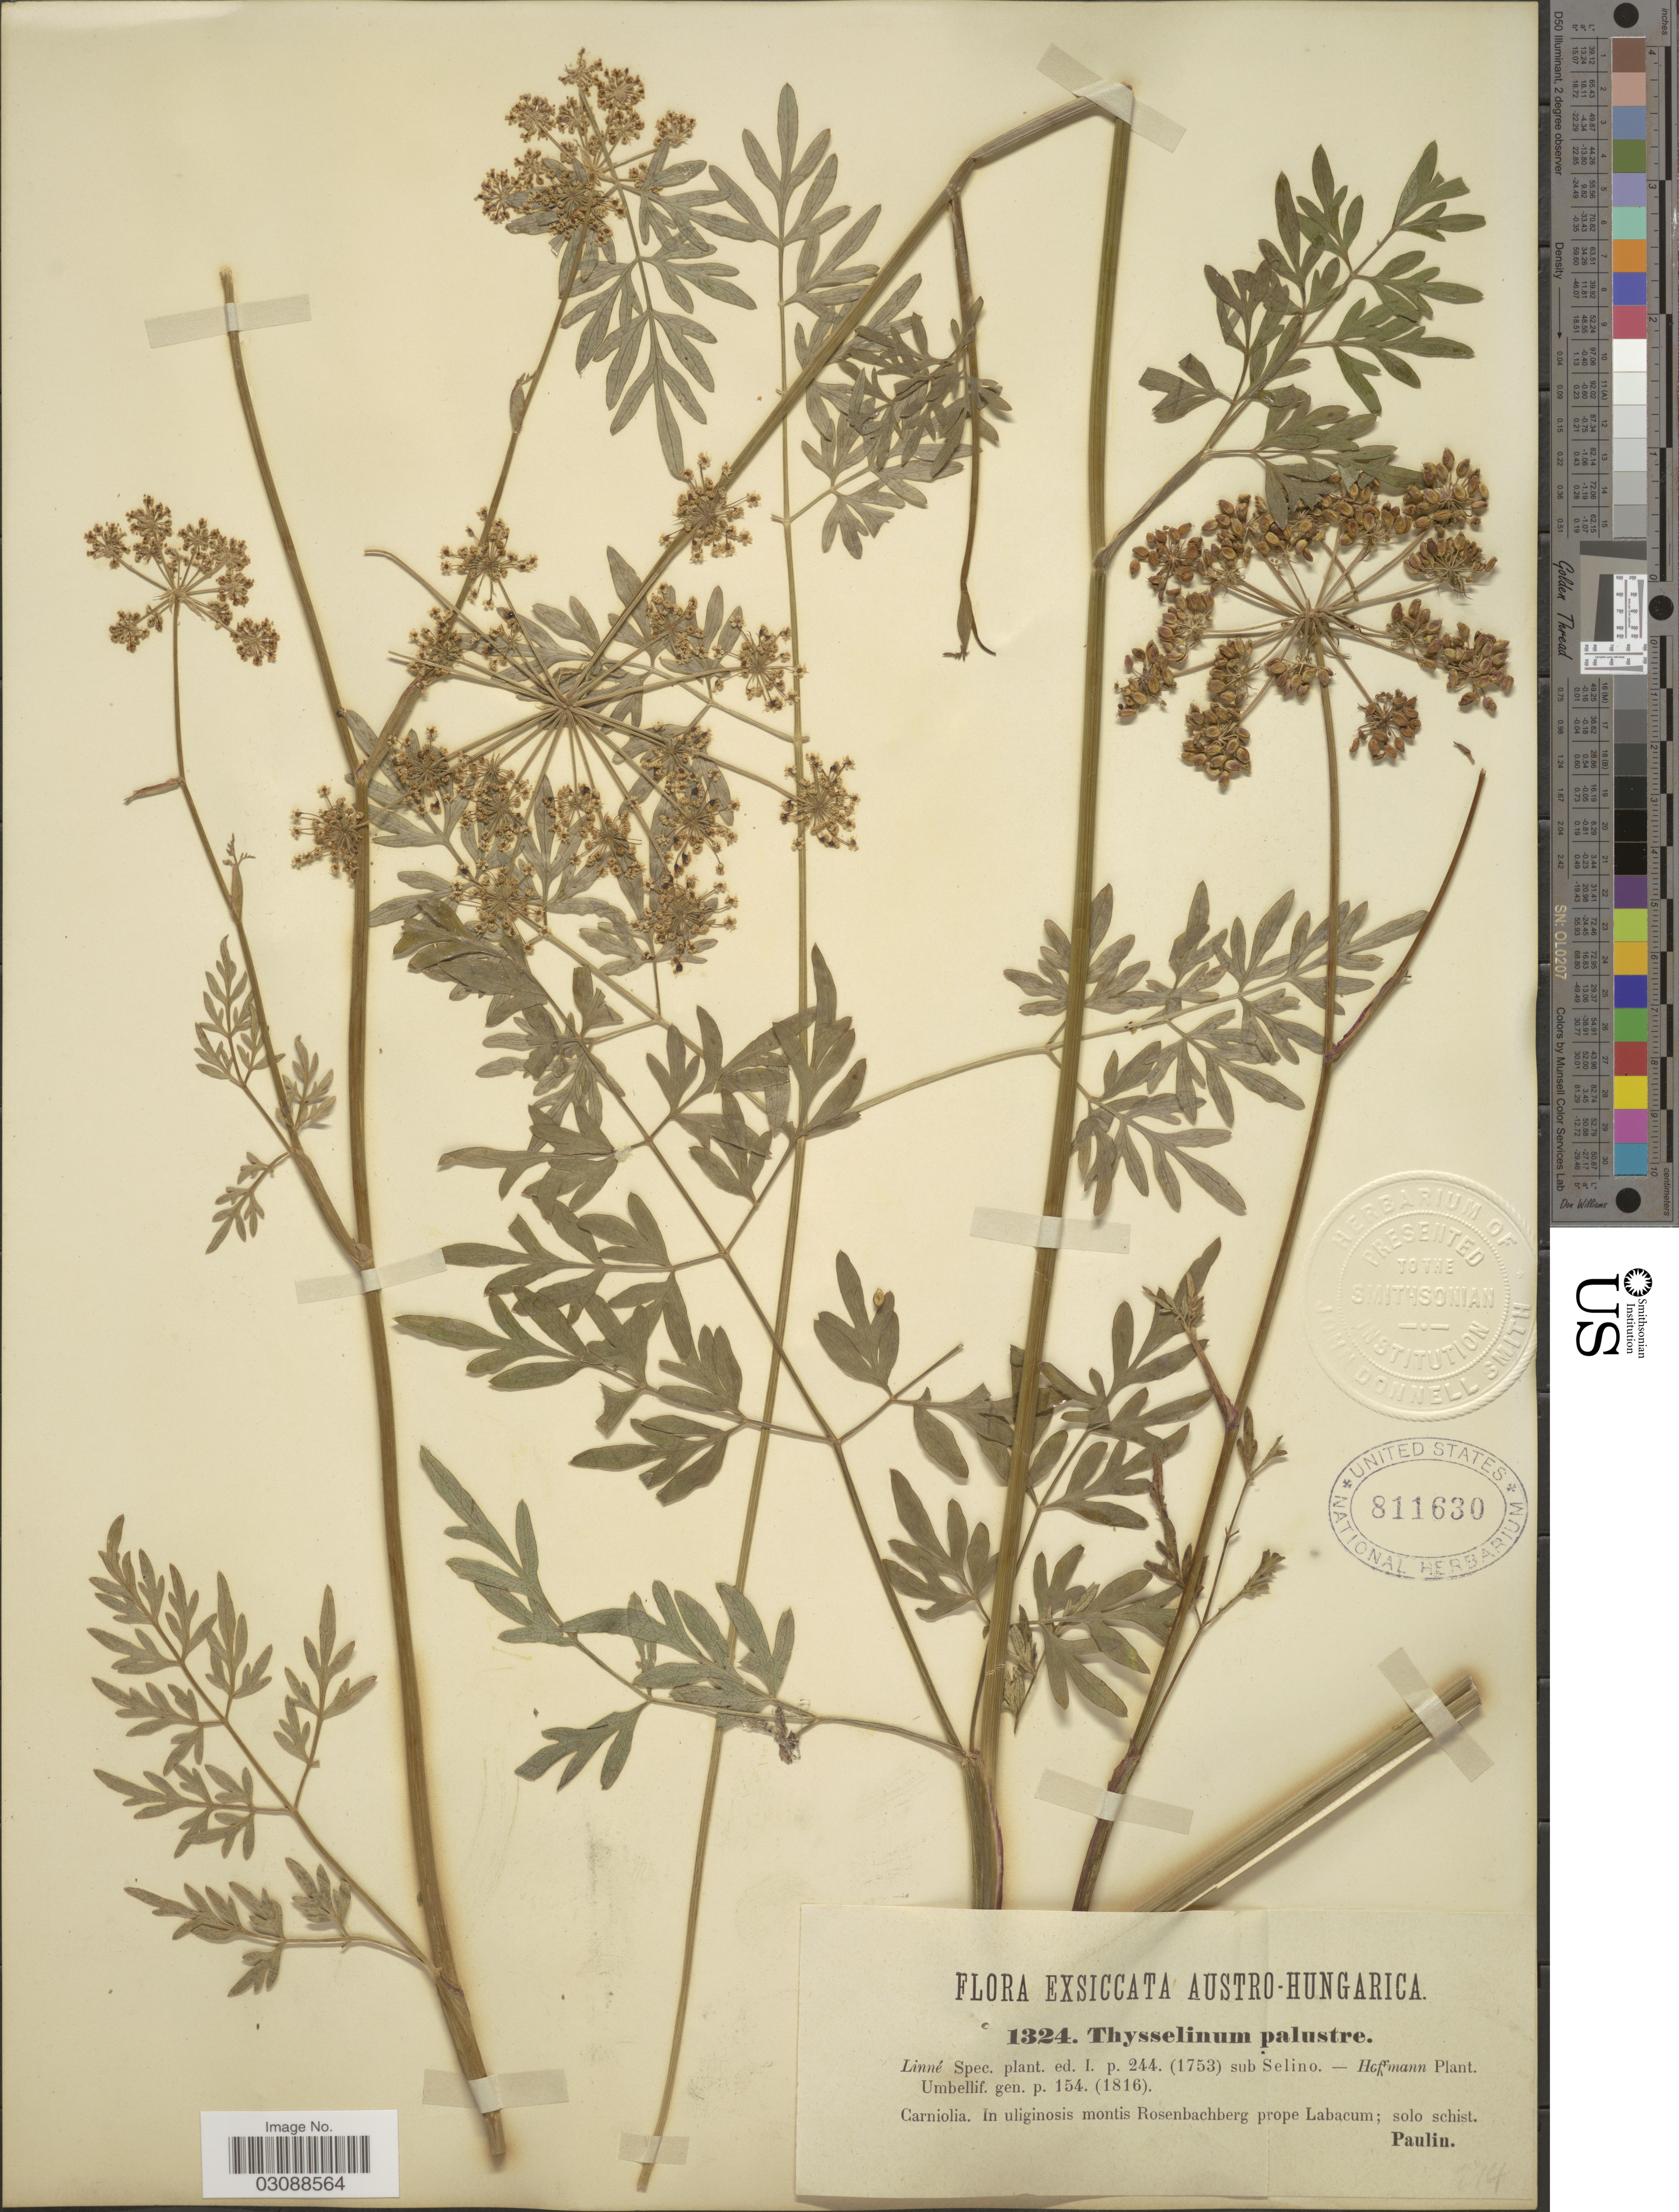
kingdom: Plantae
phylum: Tracheophyta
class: Magnoliopsida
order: Apiales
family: Apiaceae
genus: Selinum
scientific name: Selinum palustre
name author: L.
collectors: -. Paulin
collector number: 1324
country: Hungary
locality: Austro-Hungarica. Carniolia. In Uliginosis montis Rosenbachberg prope Labacum.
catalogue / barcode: US 811630